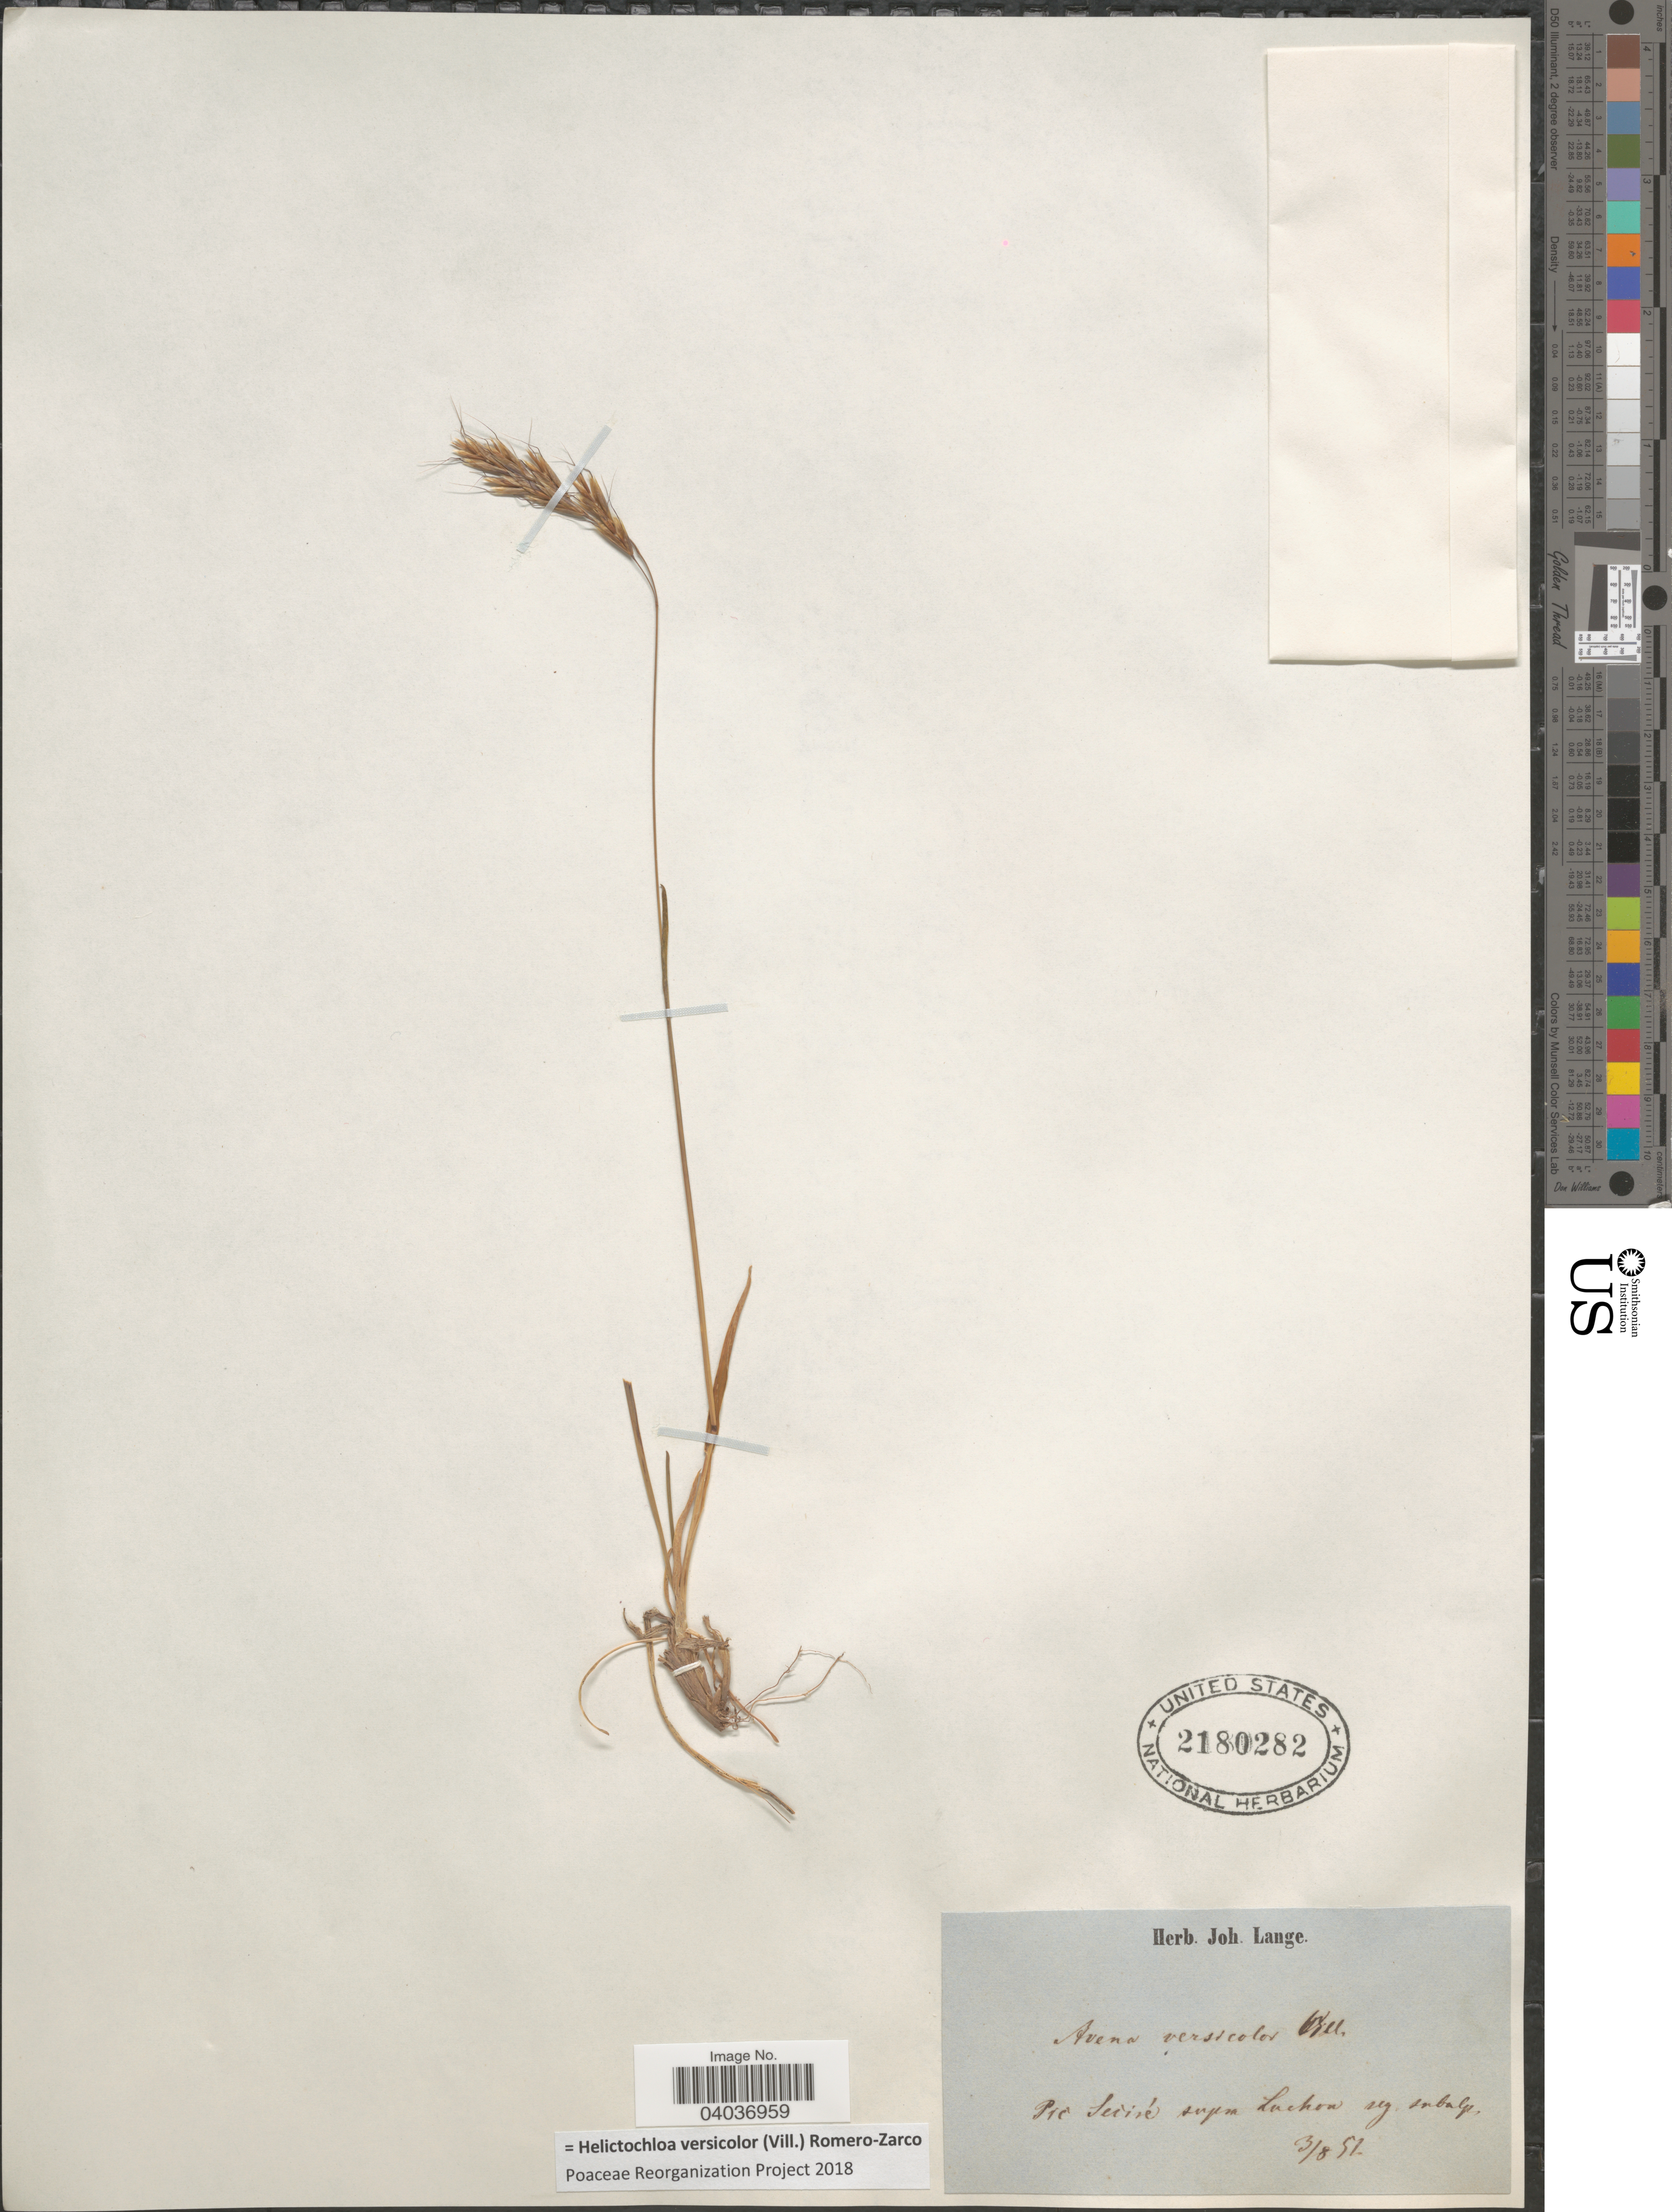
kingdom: Plantae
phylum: Tracheophyta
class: Liliopsida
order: Poales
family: Poaceae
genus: Helictochloa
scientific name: Helictochloa versicolor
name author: (Vill.) Romero Zarco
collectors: ex herb. Joh. Lange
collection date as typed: Transcribed d/m/y: 3/8/51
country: France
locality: Pic Seine supm Lachon seg. subalp.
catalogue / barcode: US 2180282